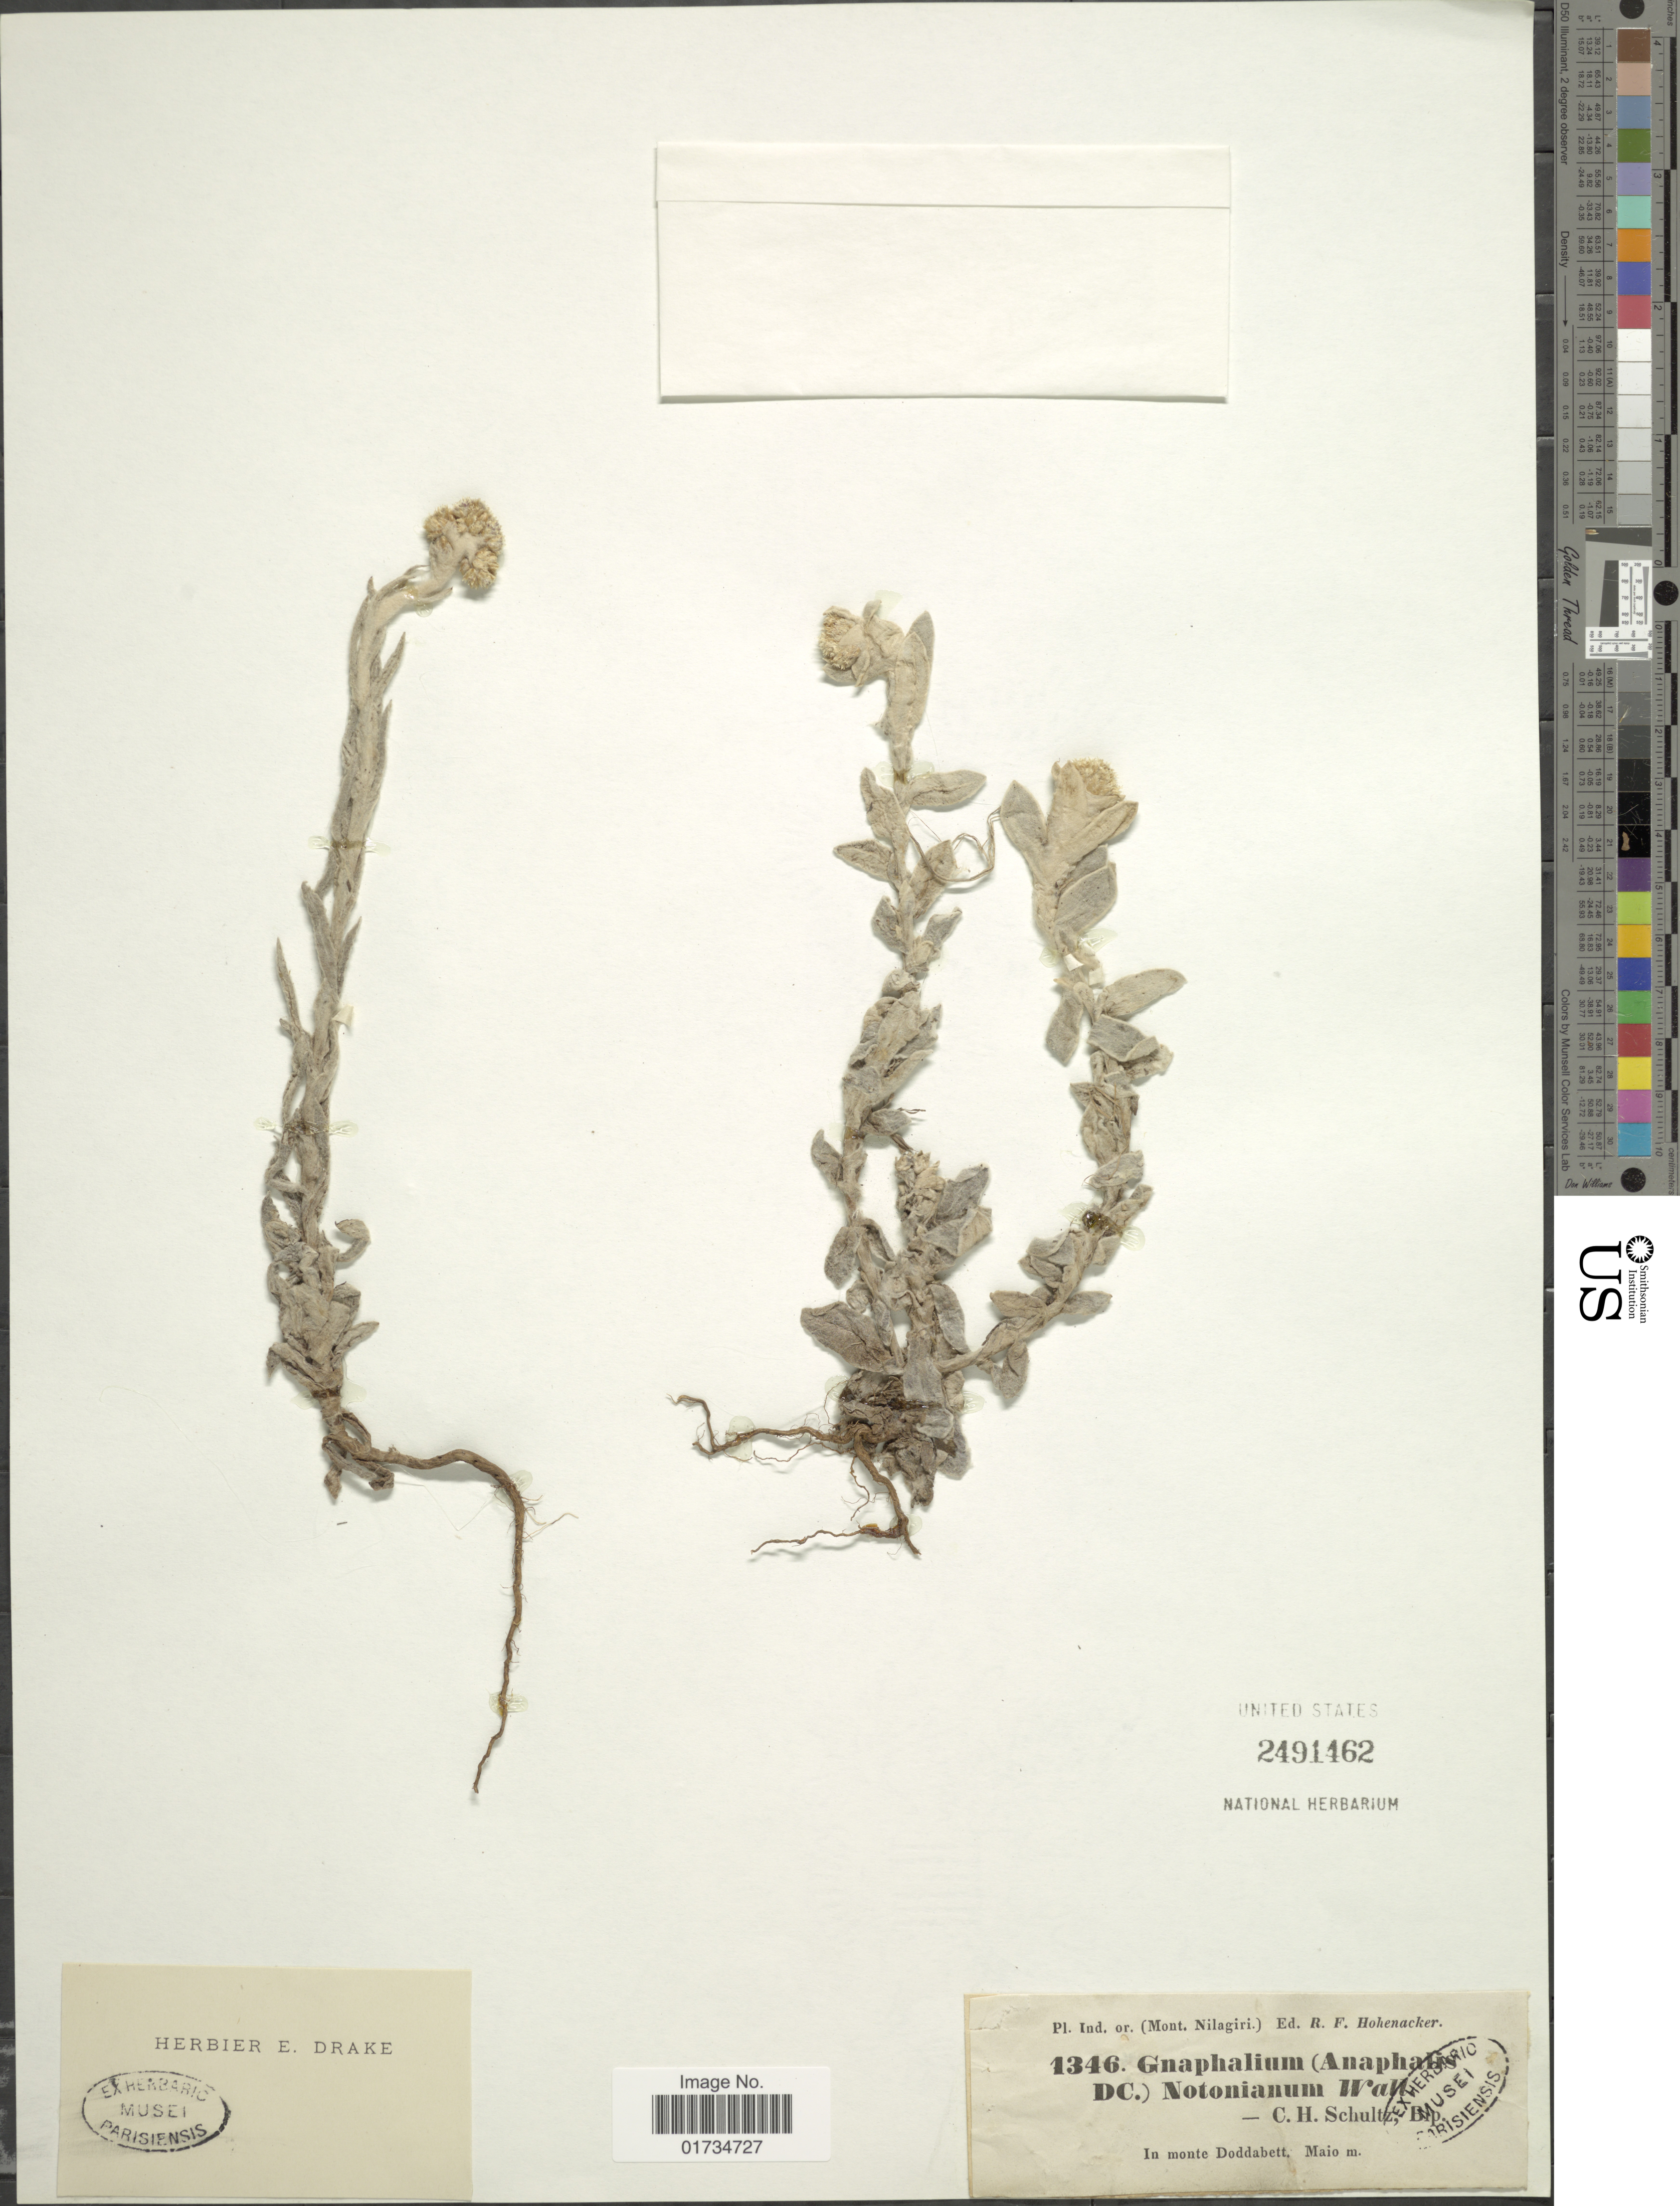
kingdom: Plantae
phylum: Tracheophyta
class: Magnoliopsida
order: Asterales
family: Asteraceae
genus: Anaphalis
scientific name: Anaphalis notoniana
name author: DC.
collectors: R. F. Hohenacker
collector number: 1346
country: India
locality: Pl. Ind. or. (Mont. Nilagiri). In monte Doddabett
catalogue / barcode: US 2491462